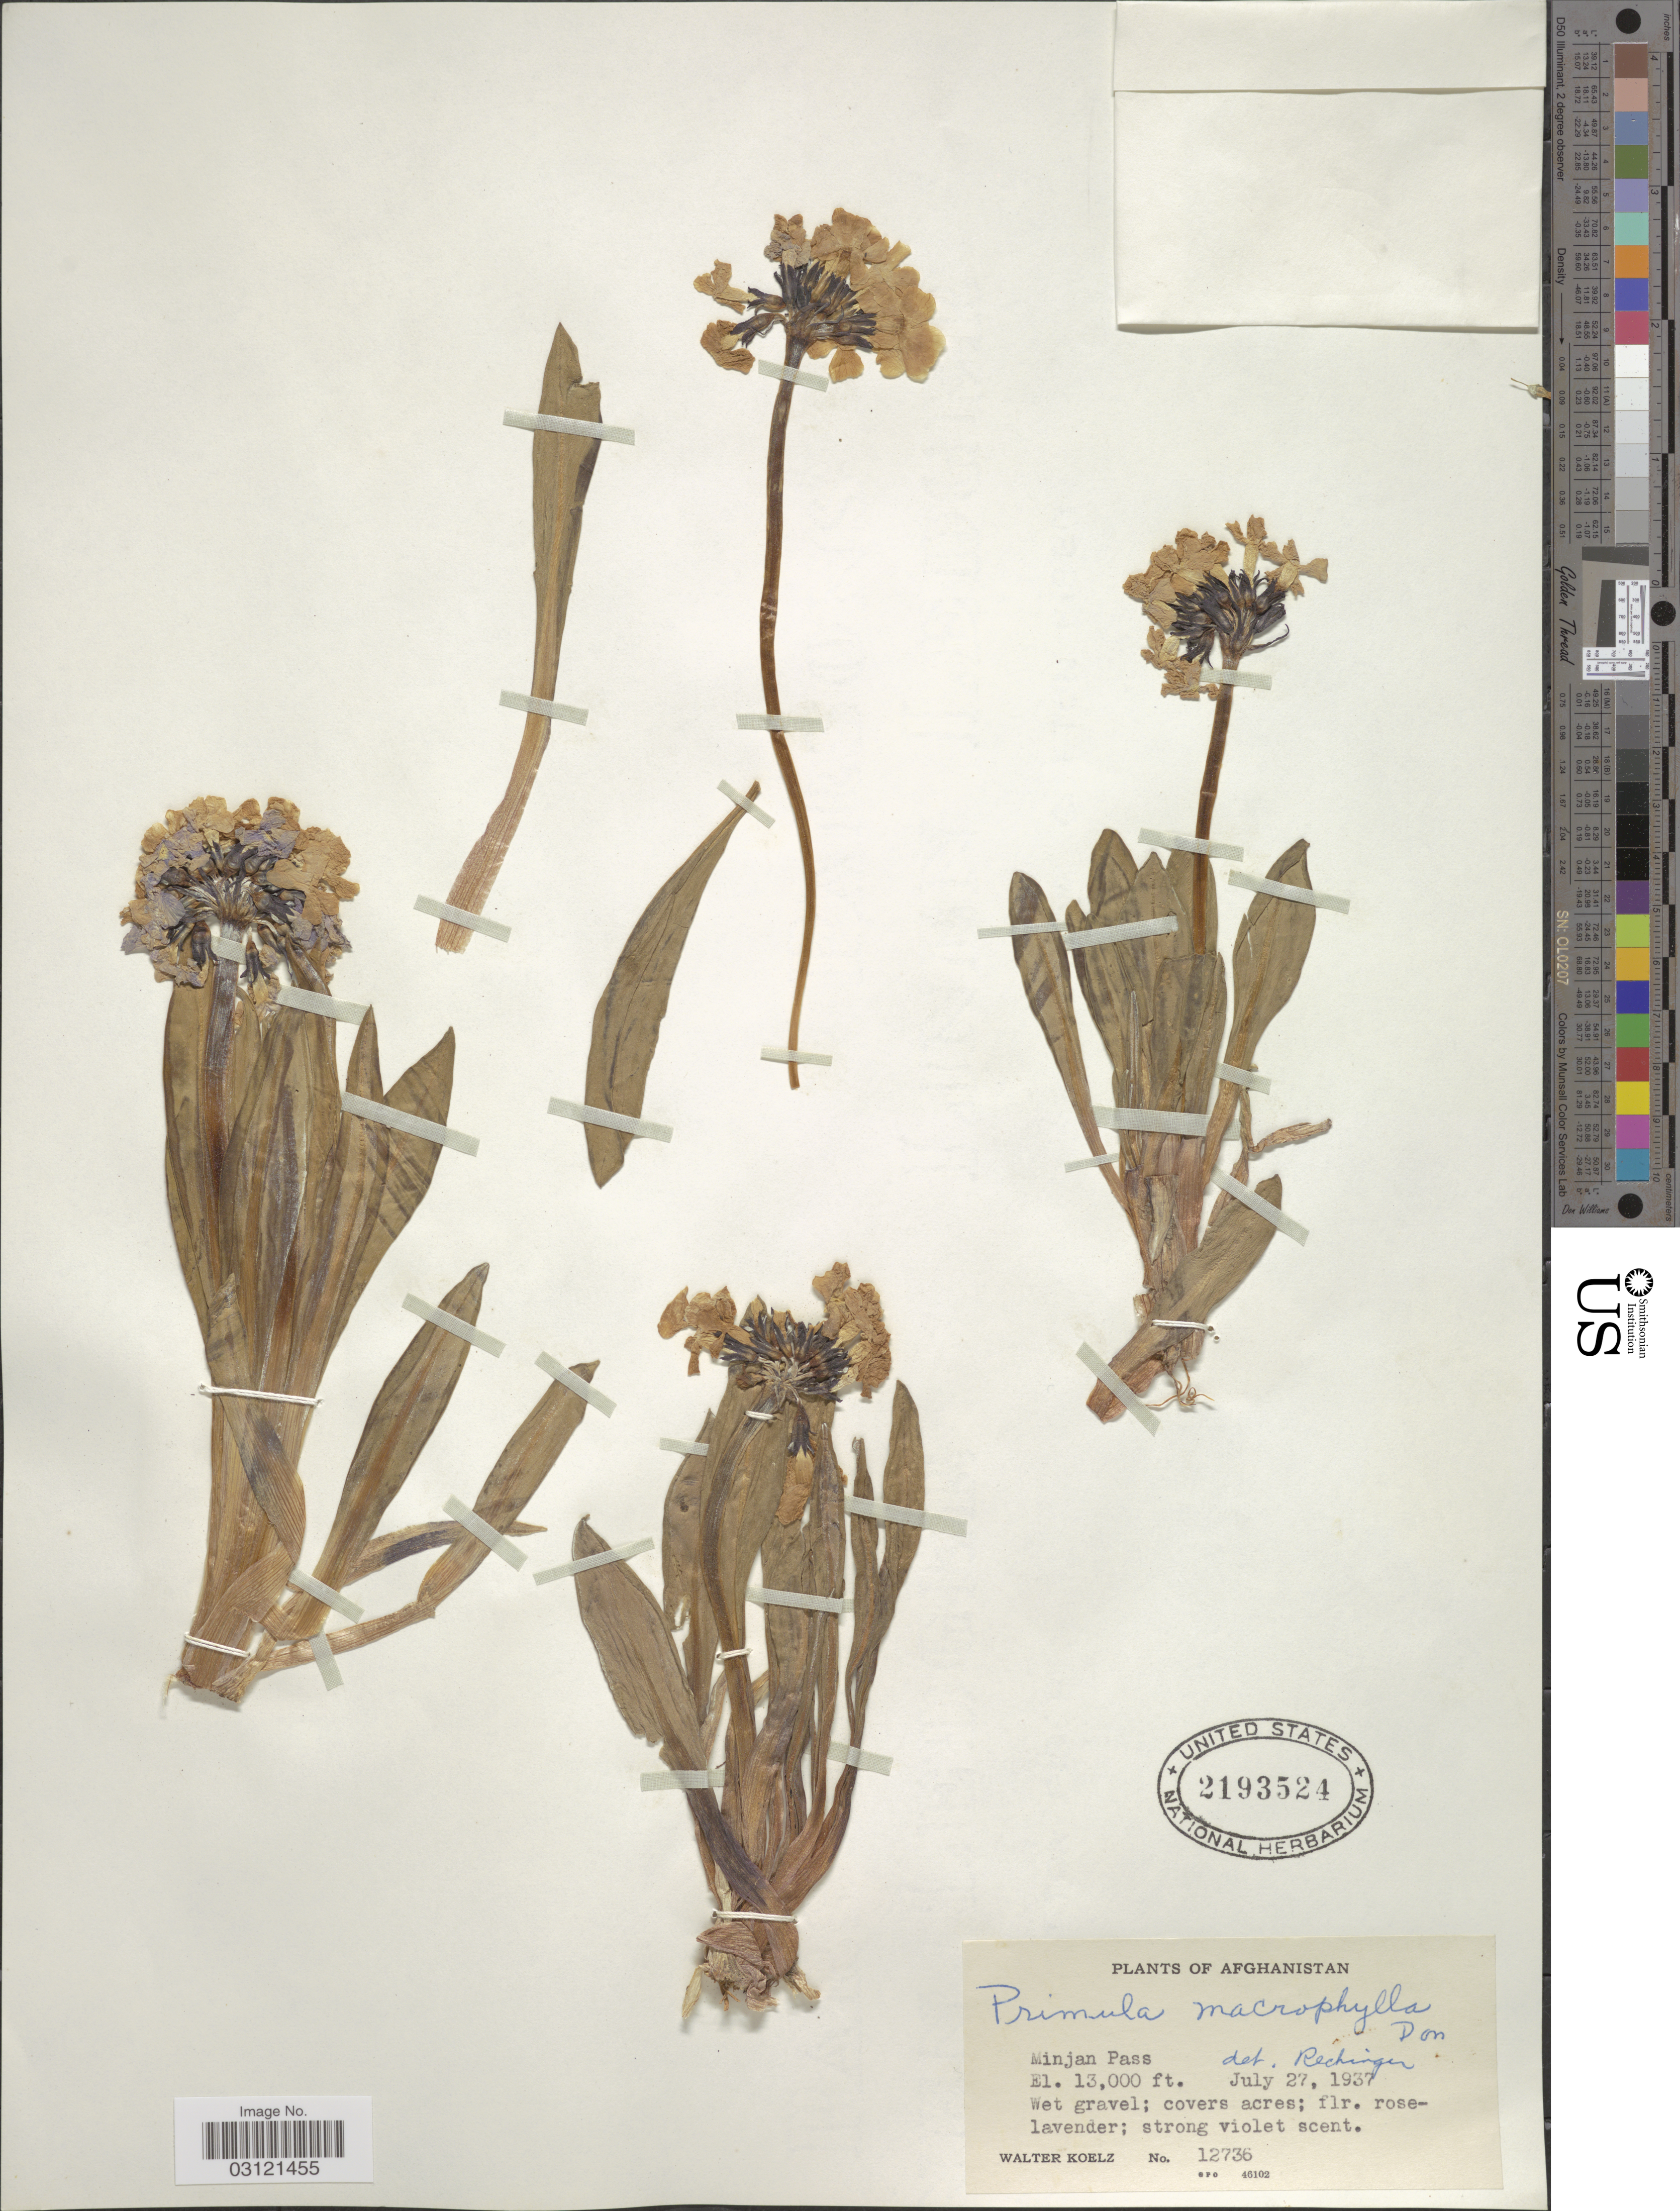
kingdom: Plantae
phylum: Tracheophyta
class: Magnoliopsida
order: Ericales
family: Primulaceae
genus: Primula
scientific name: Primula macrophylla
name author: D. Don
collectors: W. N. Koelz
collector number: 12736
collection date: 1937-07-27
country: Afghanistan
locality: Minjan Pass.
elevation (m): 3962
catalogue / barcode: US 2193524